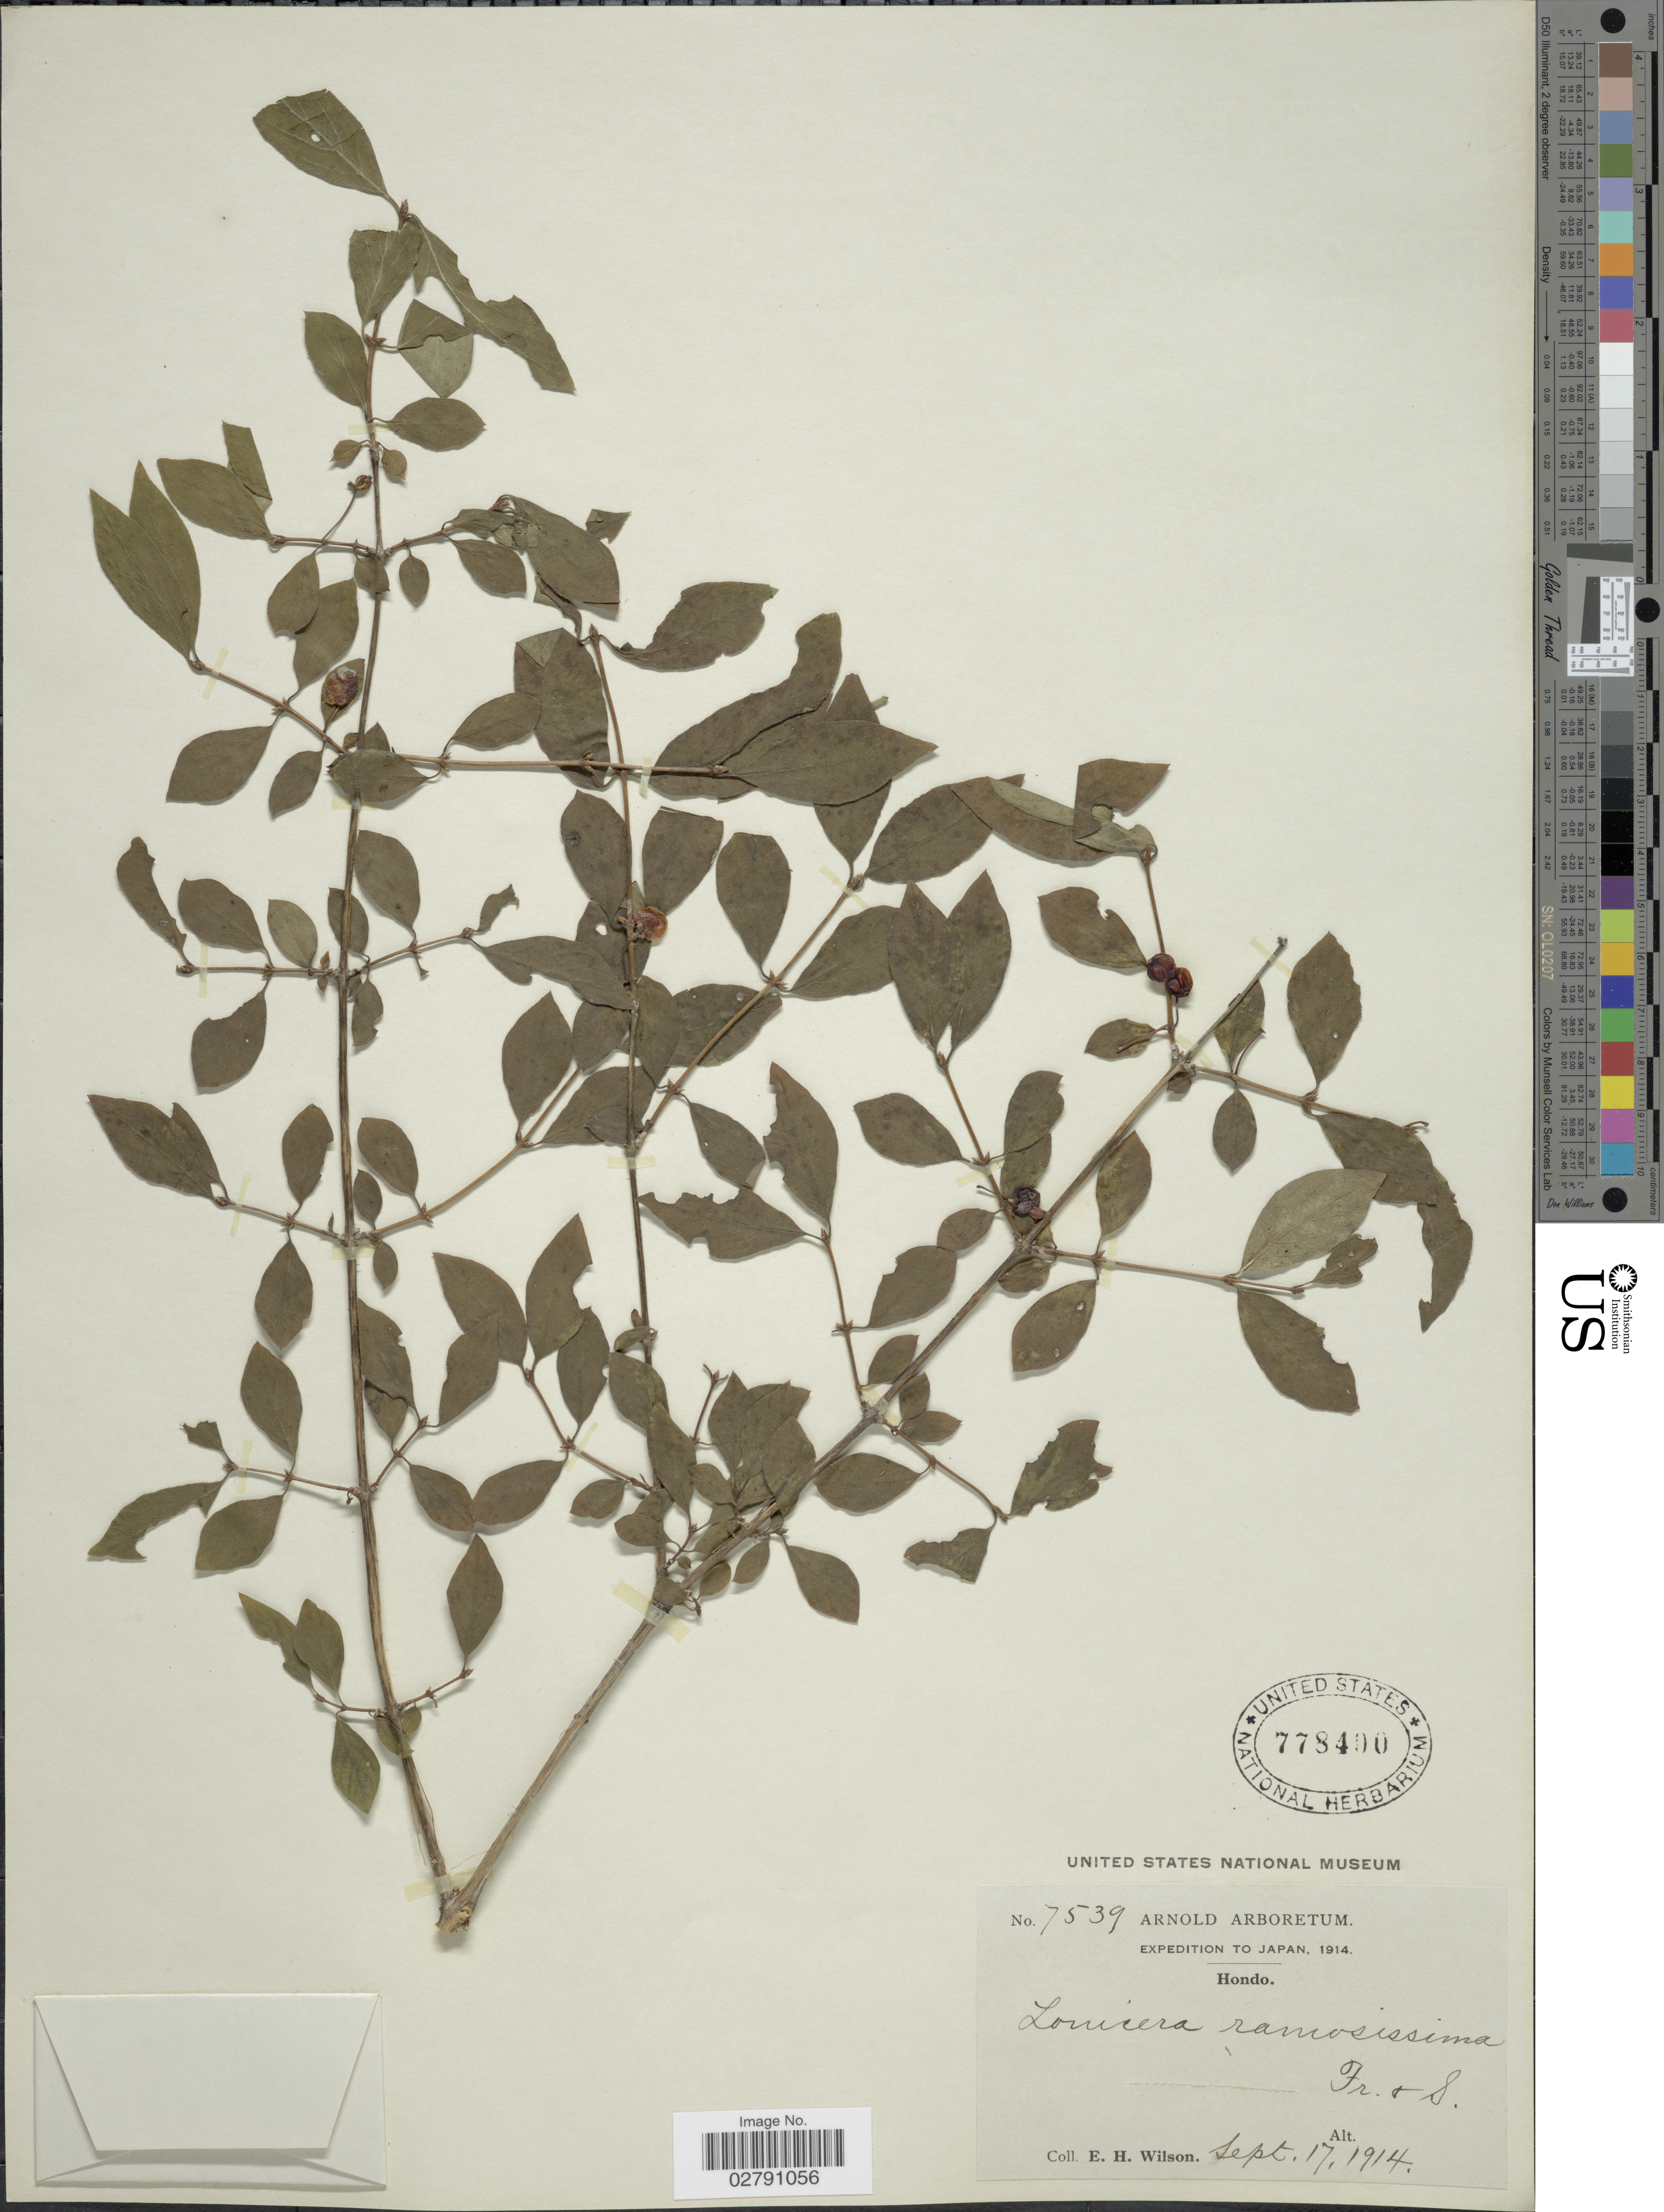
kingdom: Plantae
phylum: Tracheophyta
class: Magnoliopsida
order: Dipsacales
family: Caprifoliaceae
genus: Lonicera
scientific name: Lonicera ramosissima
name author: Franch. & Sav. ex Maxim.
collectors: E. Wilson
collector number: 7539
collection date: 1914-09-17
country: Japan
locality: Hondo.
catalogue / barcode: US 778400